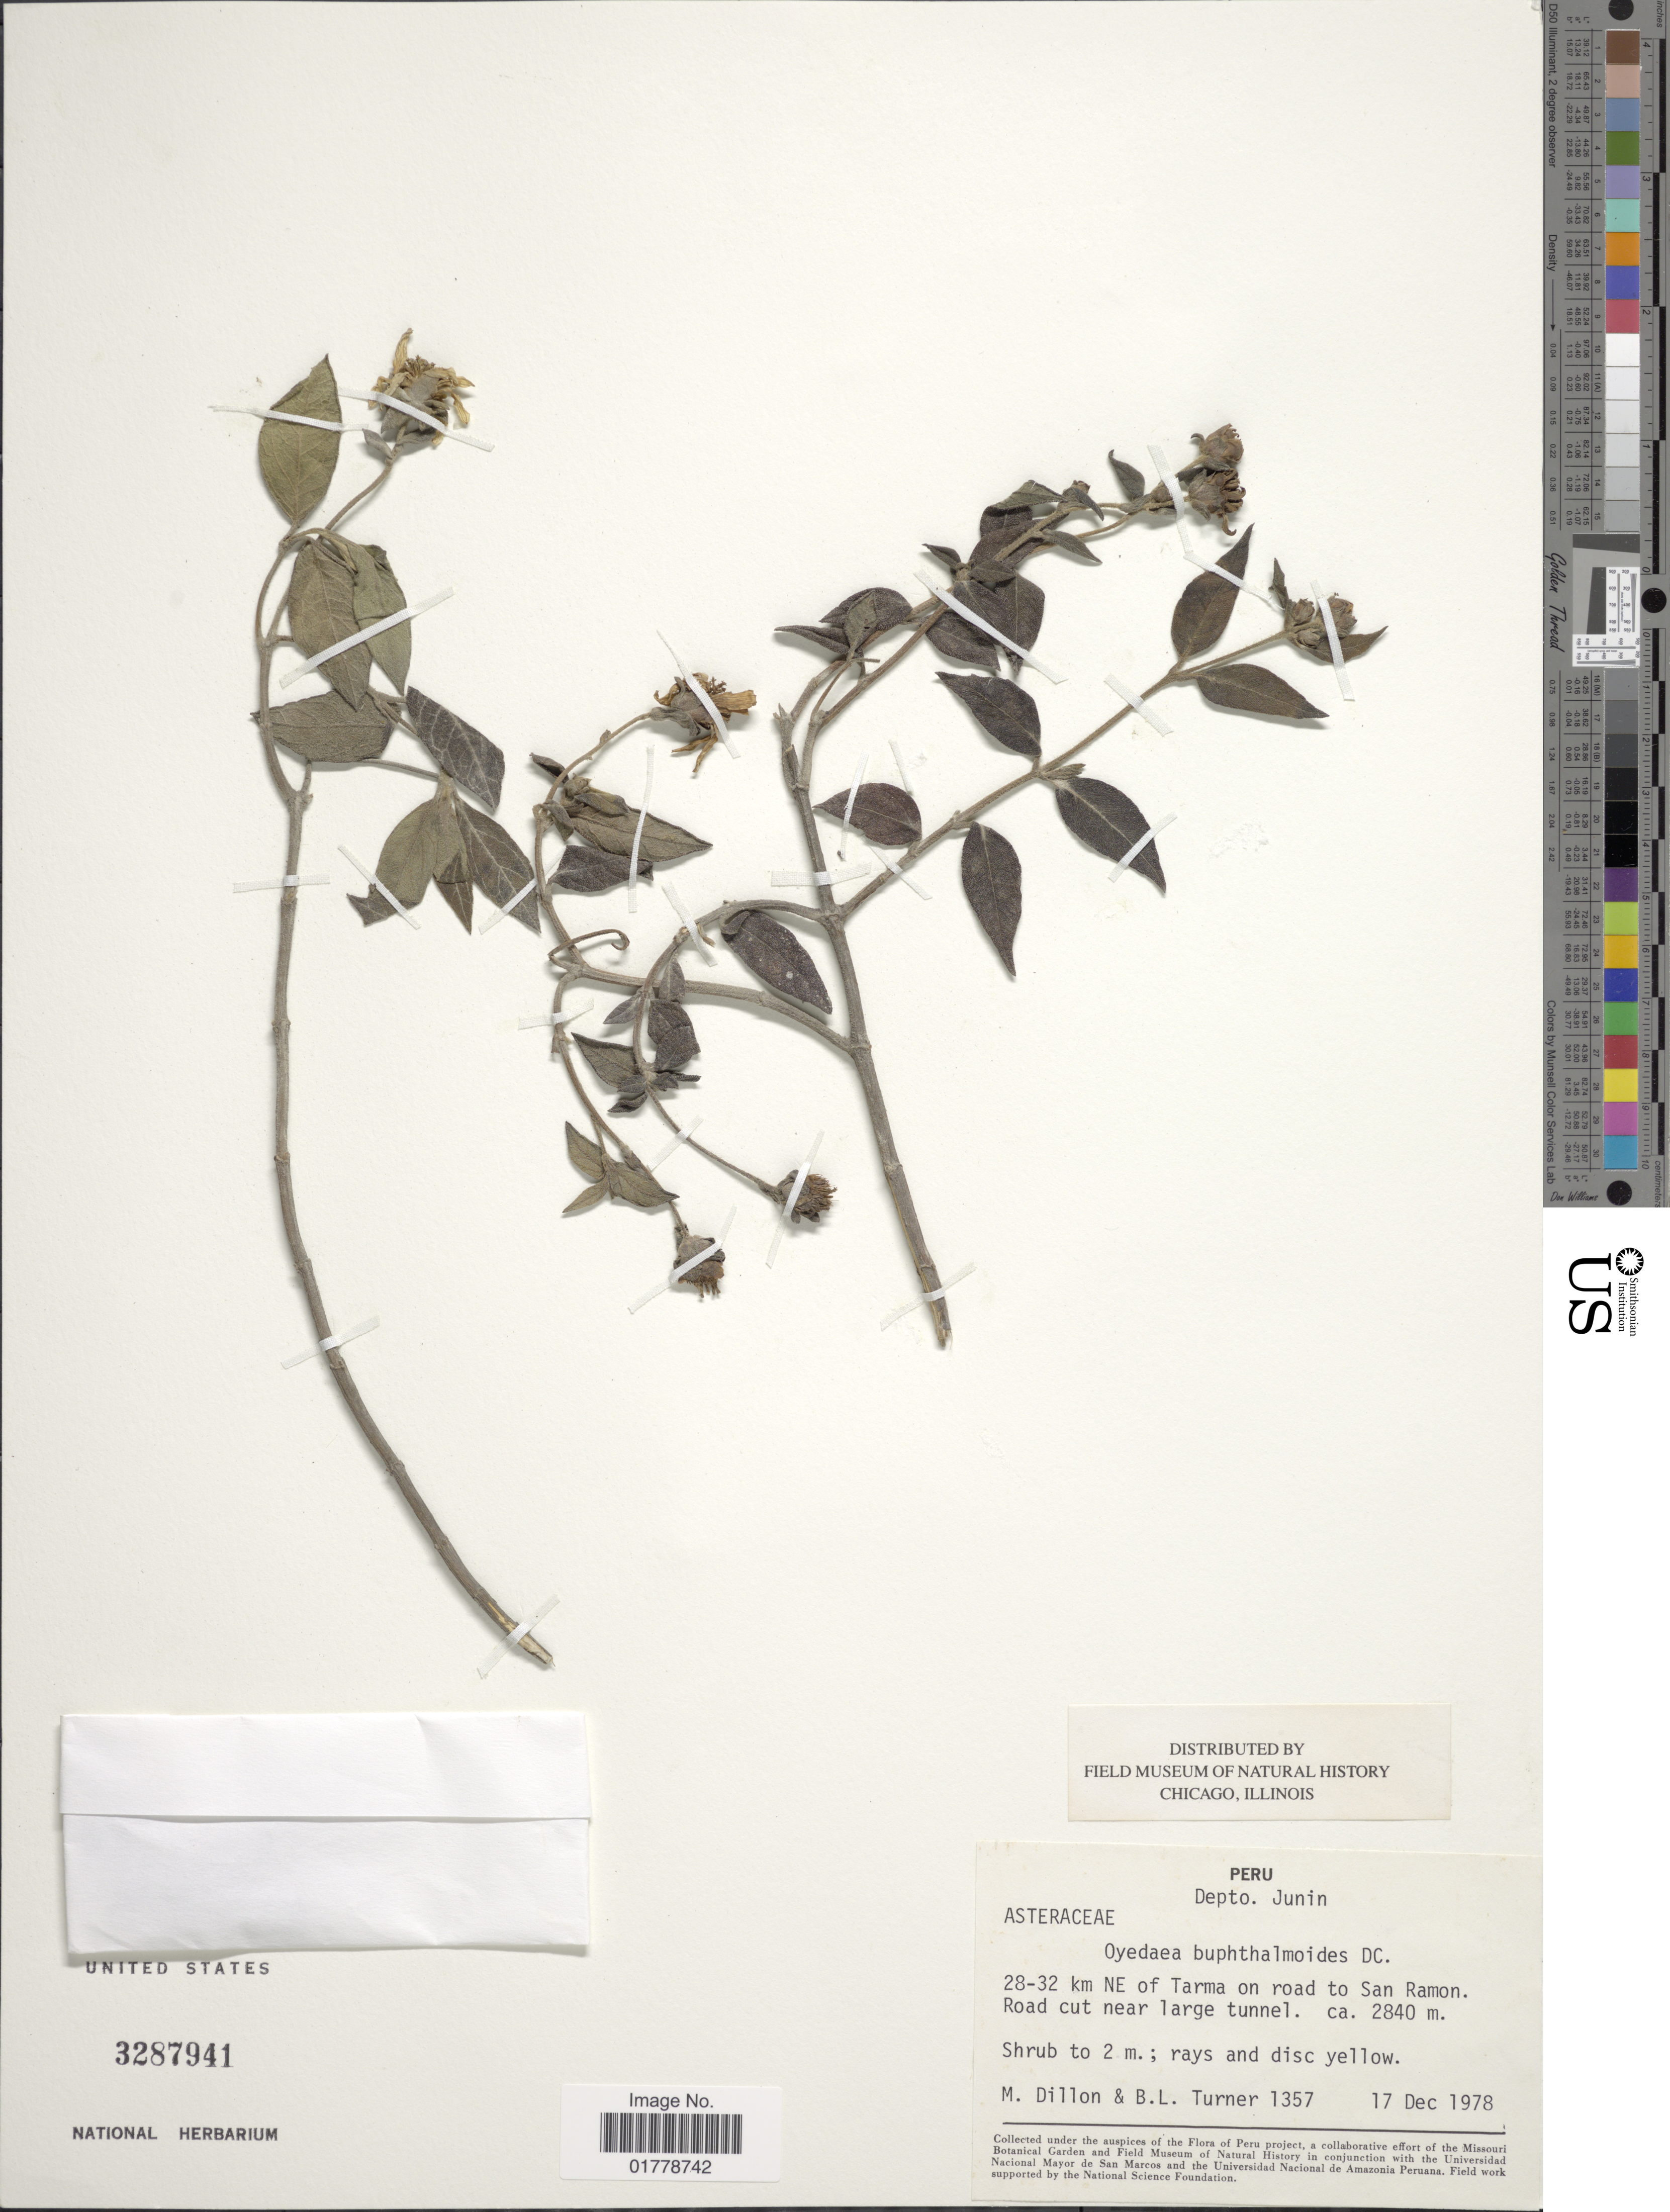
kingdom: Plantae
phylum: Tracheophyta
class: Magnoliopsida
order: Asterales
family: Asteraceae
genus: Oyedaea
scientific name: Oyedaea buphthalmoides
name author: DC.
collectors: M. O. Dillon & B. L. Turner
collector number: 1357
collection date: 1978-12-17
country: Peru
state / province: Junín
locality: Depto. Junin. 28-32 km NE of Tarma on road to San Ramon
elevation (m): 2840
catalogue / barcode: US 3287941